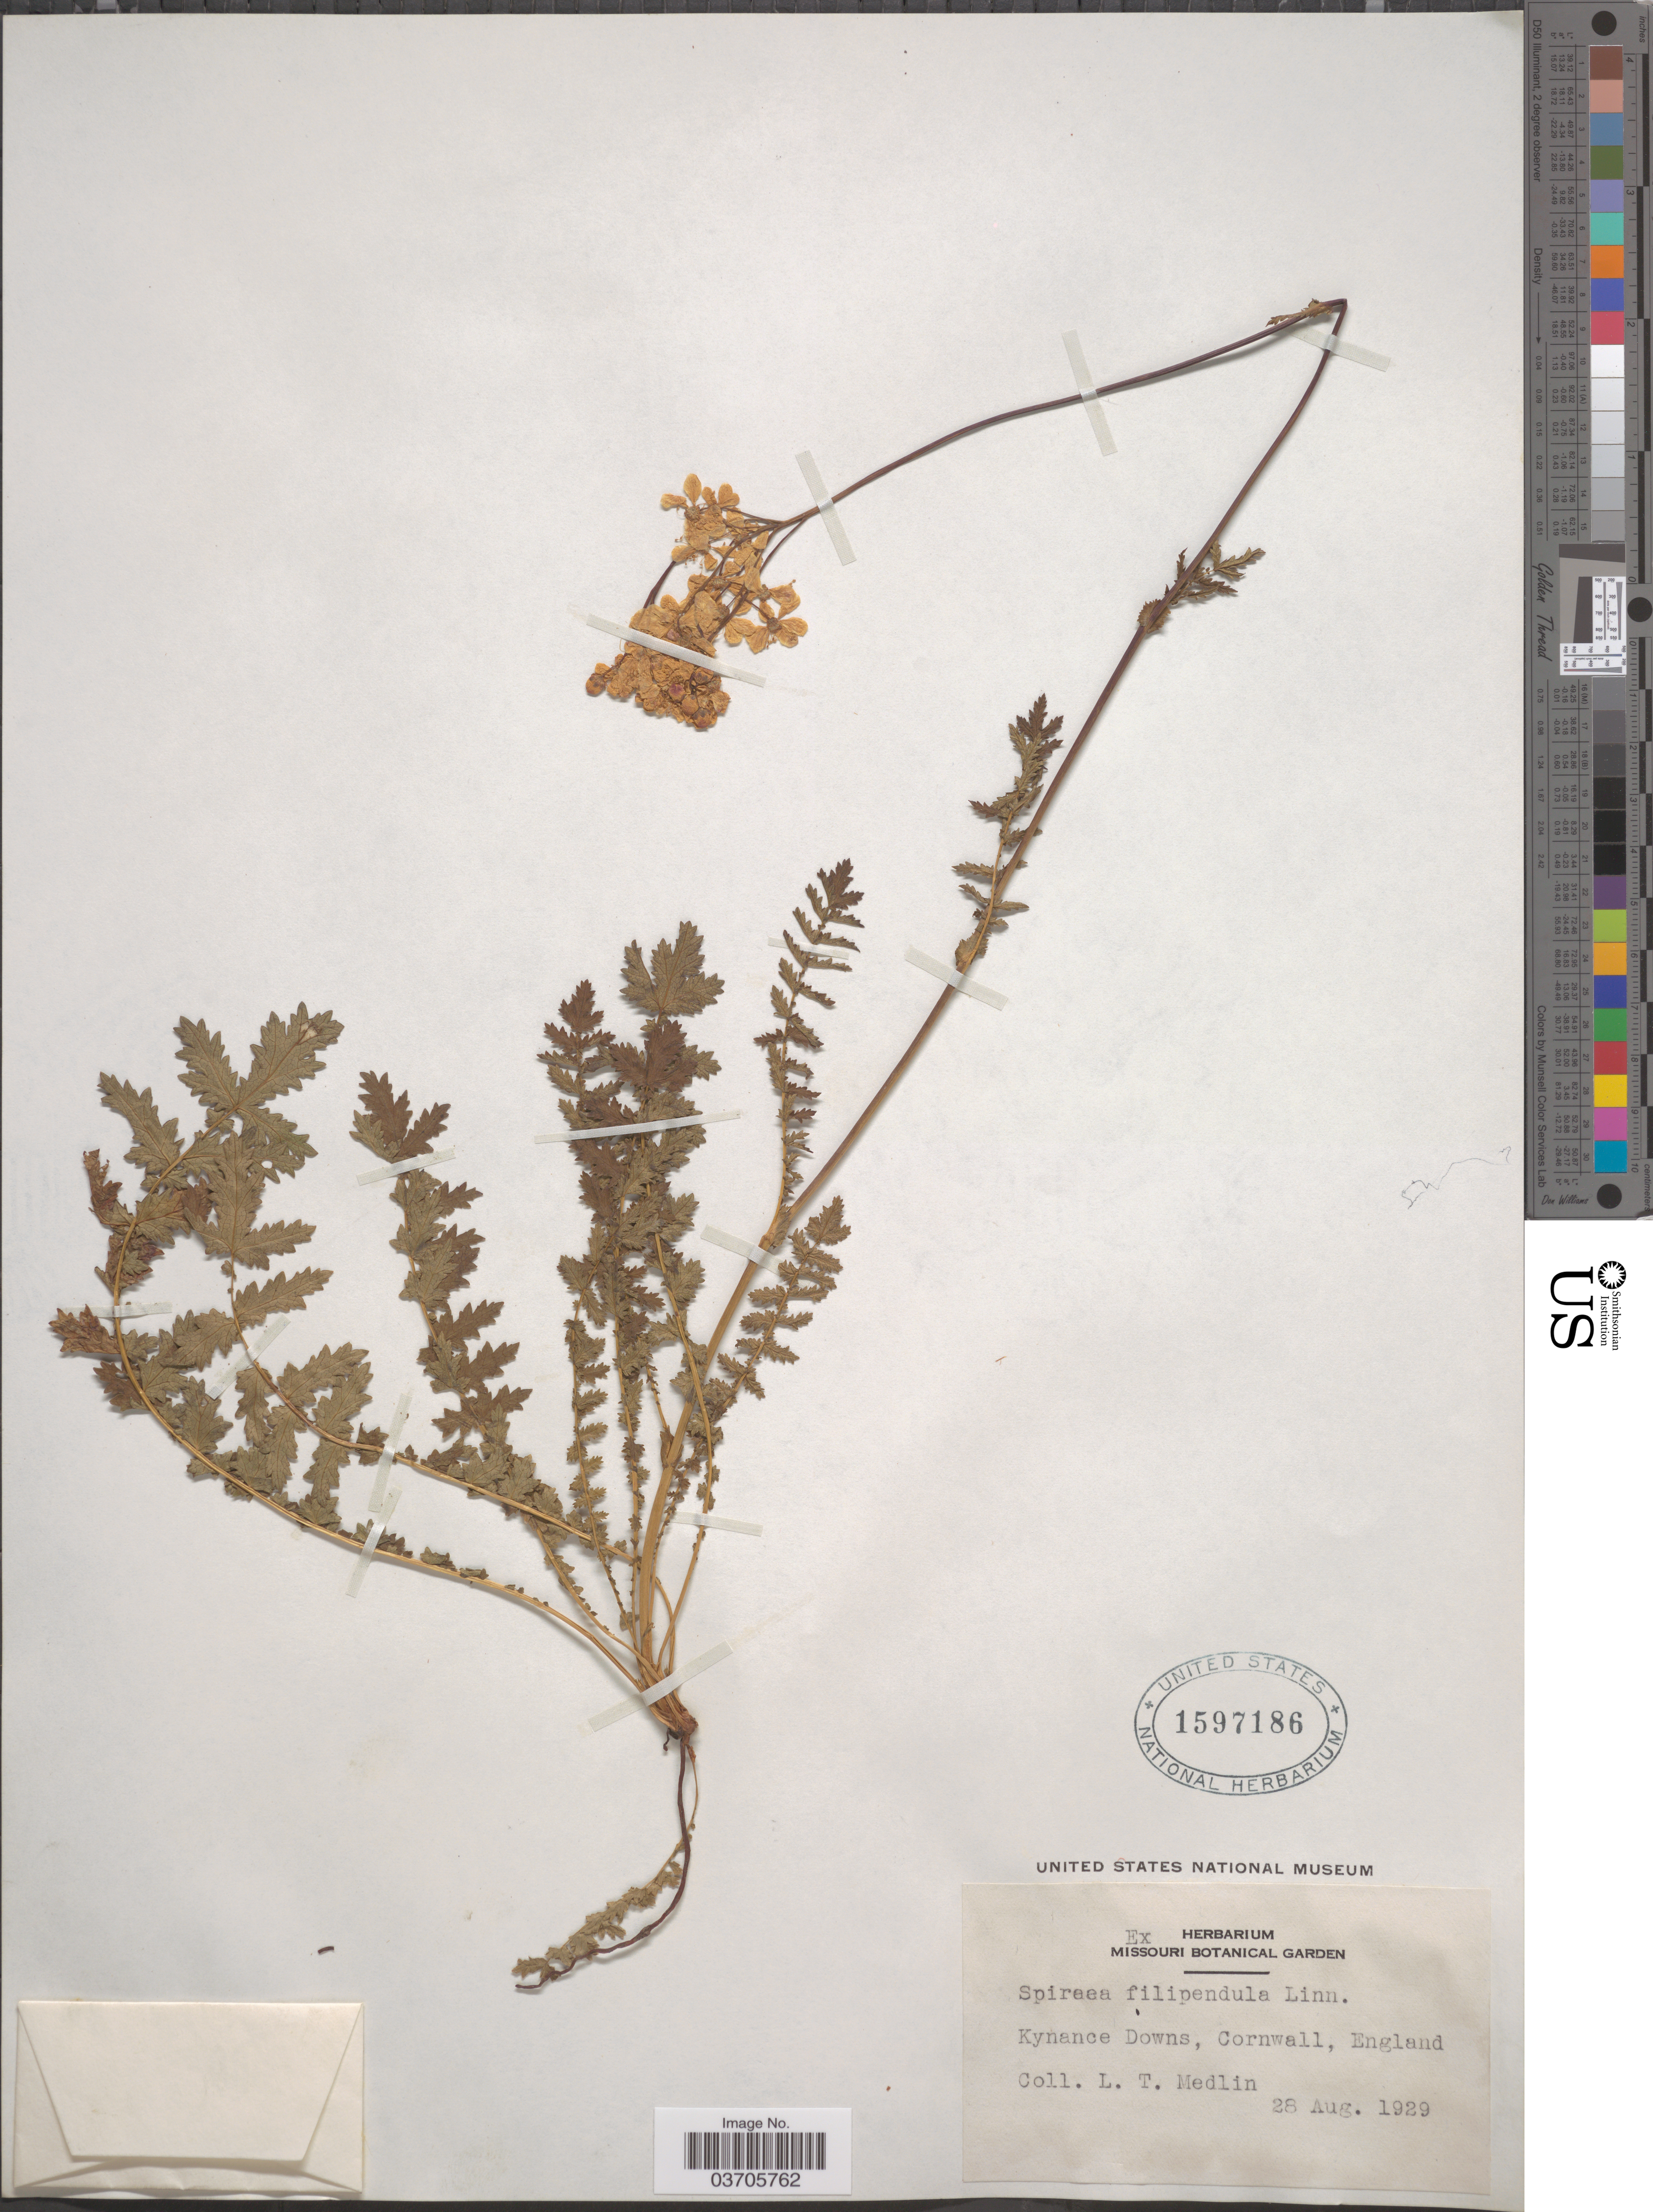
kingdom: Plantae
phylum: Tracheophyta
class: Magnoliopsida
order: Rosales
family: Rosaceae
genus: Filipendula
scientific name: Filipendula filipendula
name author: (L.) Voss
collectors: L. Medlin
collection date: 1929-08-28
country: United Kingdom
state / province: England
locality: Kynance Downs, Cornwall.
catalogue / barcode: US 1597186